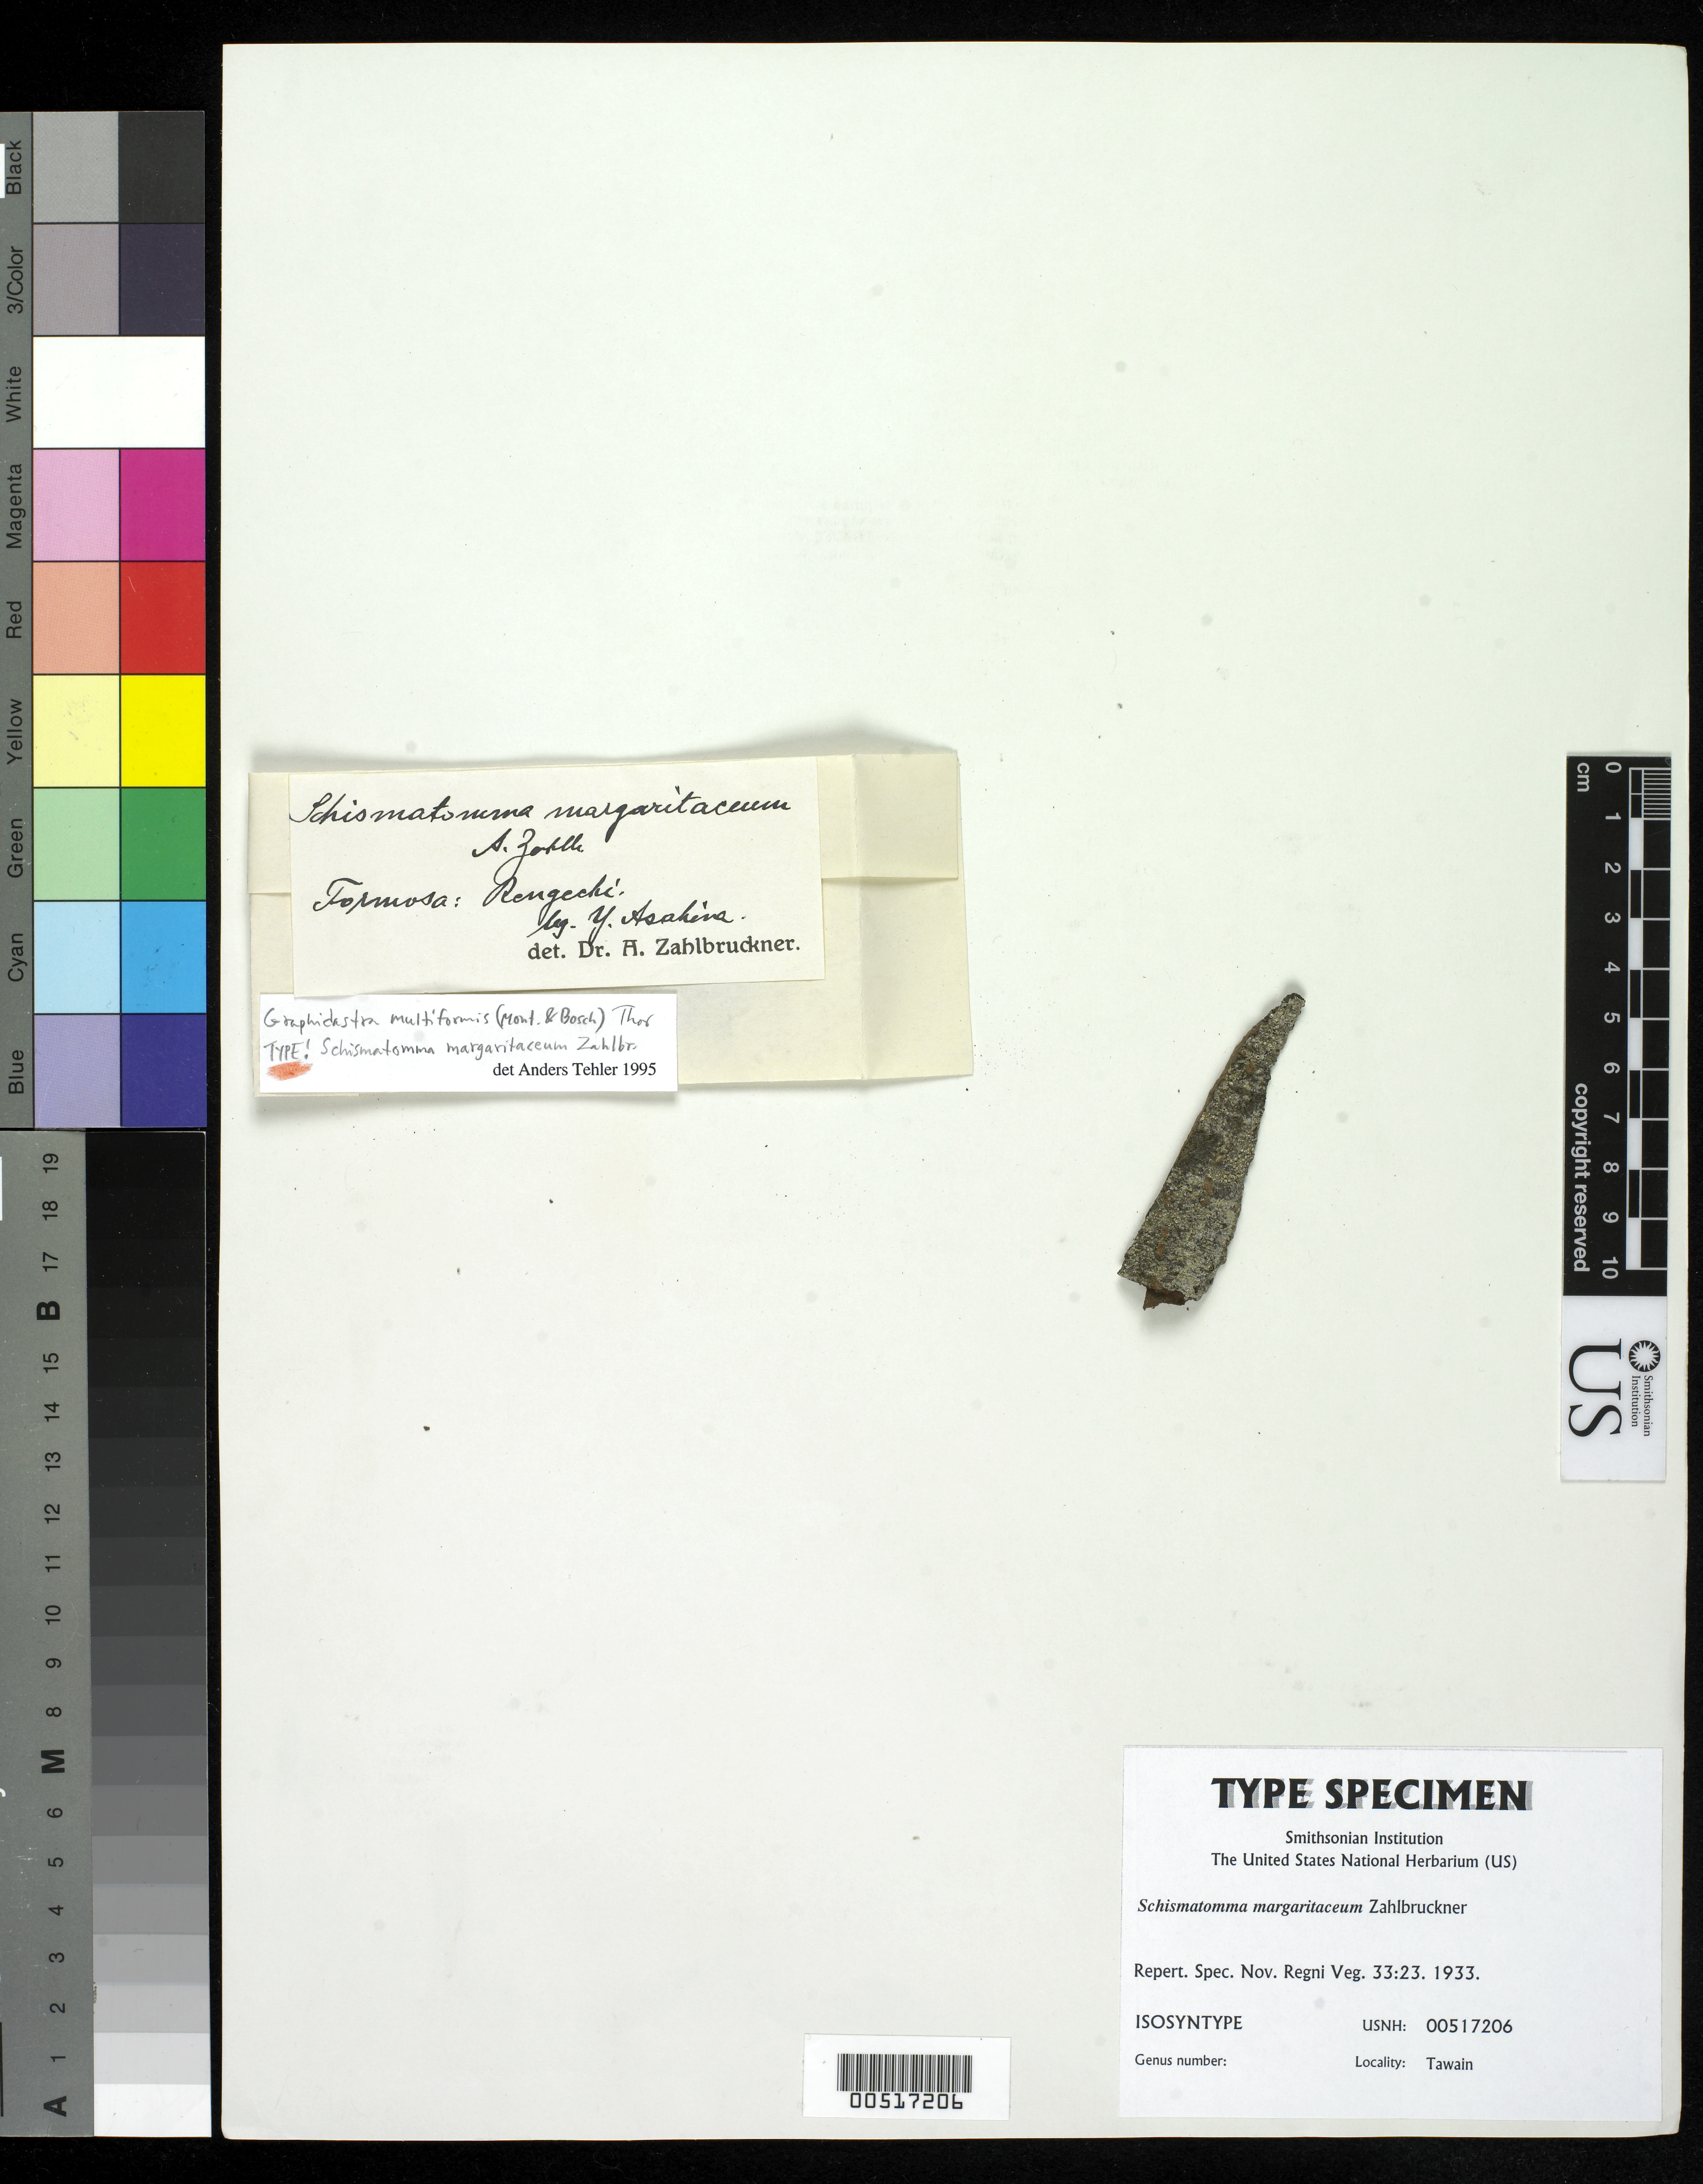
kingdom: Fungi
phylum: Ascomycota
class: Arthoniomycetes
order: Arthoniales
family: Roccellaceae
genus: Schismatomma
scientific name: Schismatomma margaritaceum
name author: Zahlbr.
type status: Isosyntype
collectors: Y. Asahina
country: Taiwan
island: Taiwan [Formosa]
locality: Rengechi.